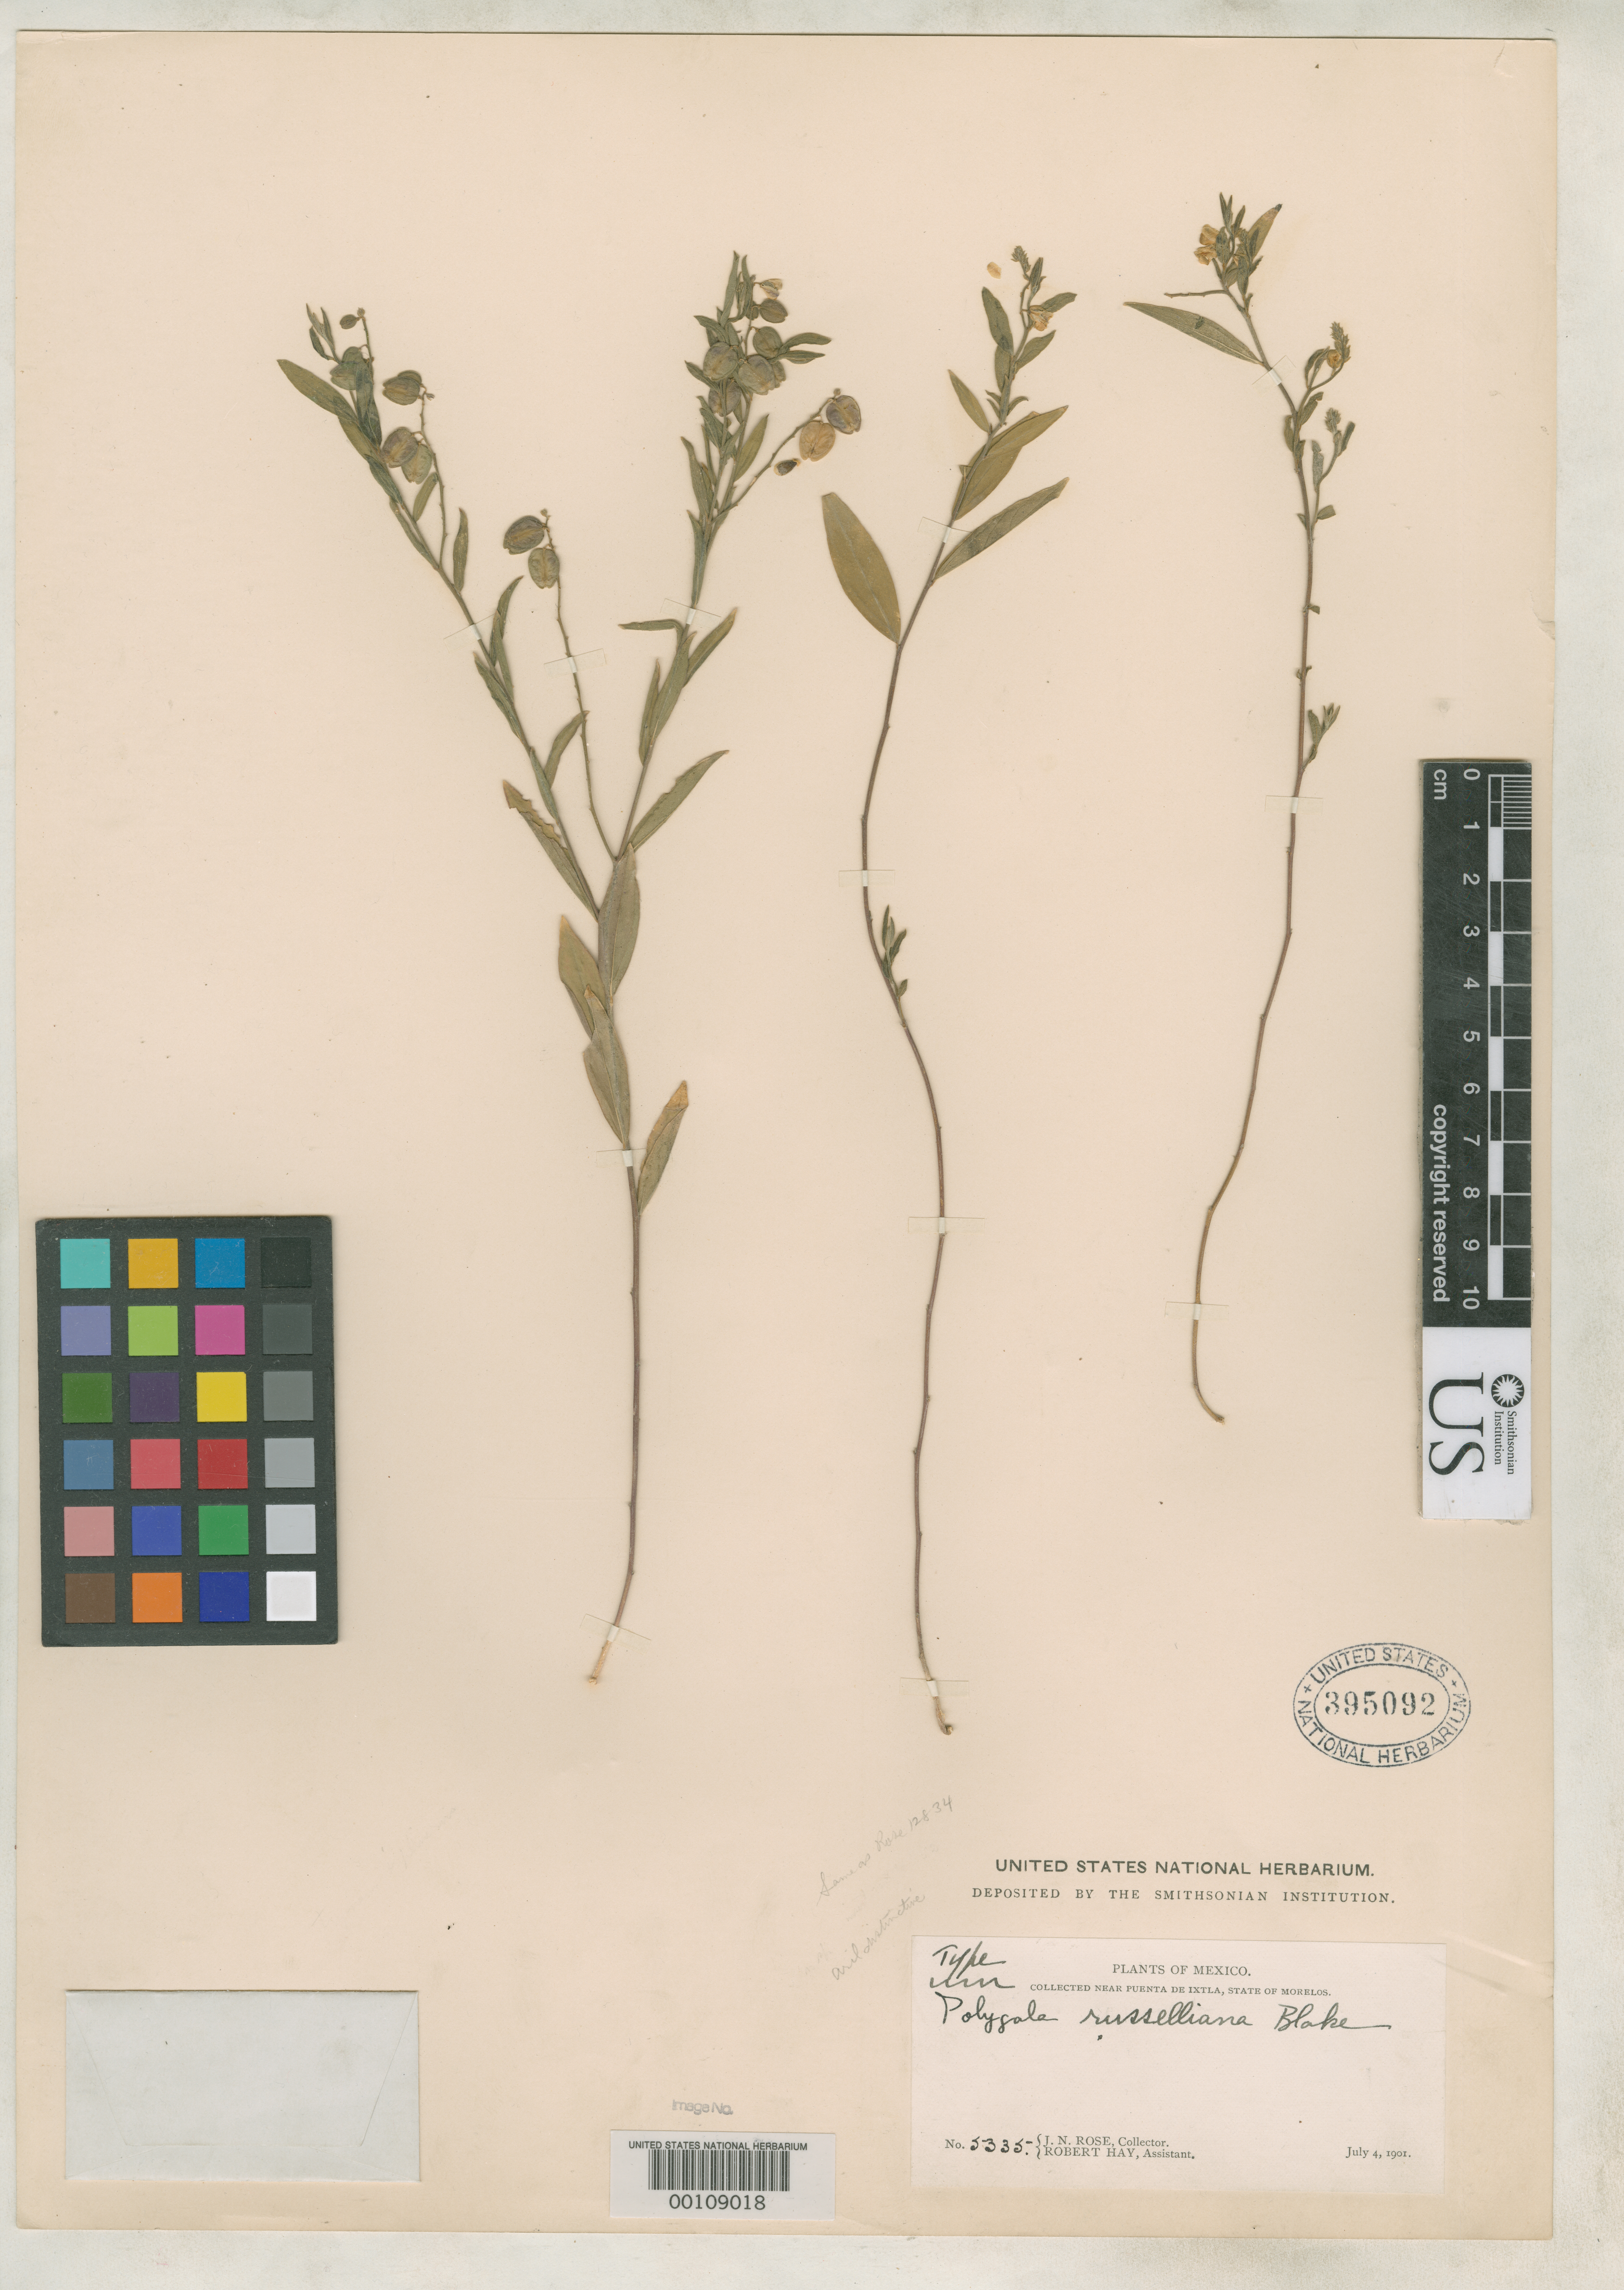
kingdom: Plantae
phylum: Tracheophyta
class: Magnoliopsida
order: Fabales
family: Polygalaceae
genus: Polygala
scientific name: Polygala russelliana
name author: S.F. Blake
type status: Holotype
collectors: J. N. Rose & R. H. Hay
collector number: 5335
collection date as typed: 04 Jul 1901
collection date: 1901-07-04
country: Mexico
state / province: Morelos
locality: Near Puerta de Ixtla.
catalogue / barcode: US 395092